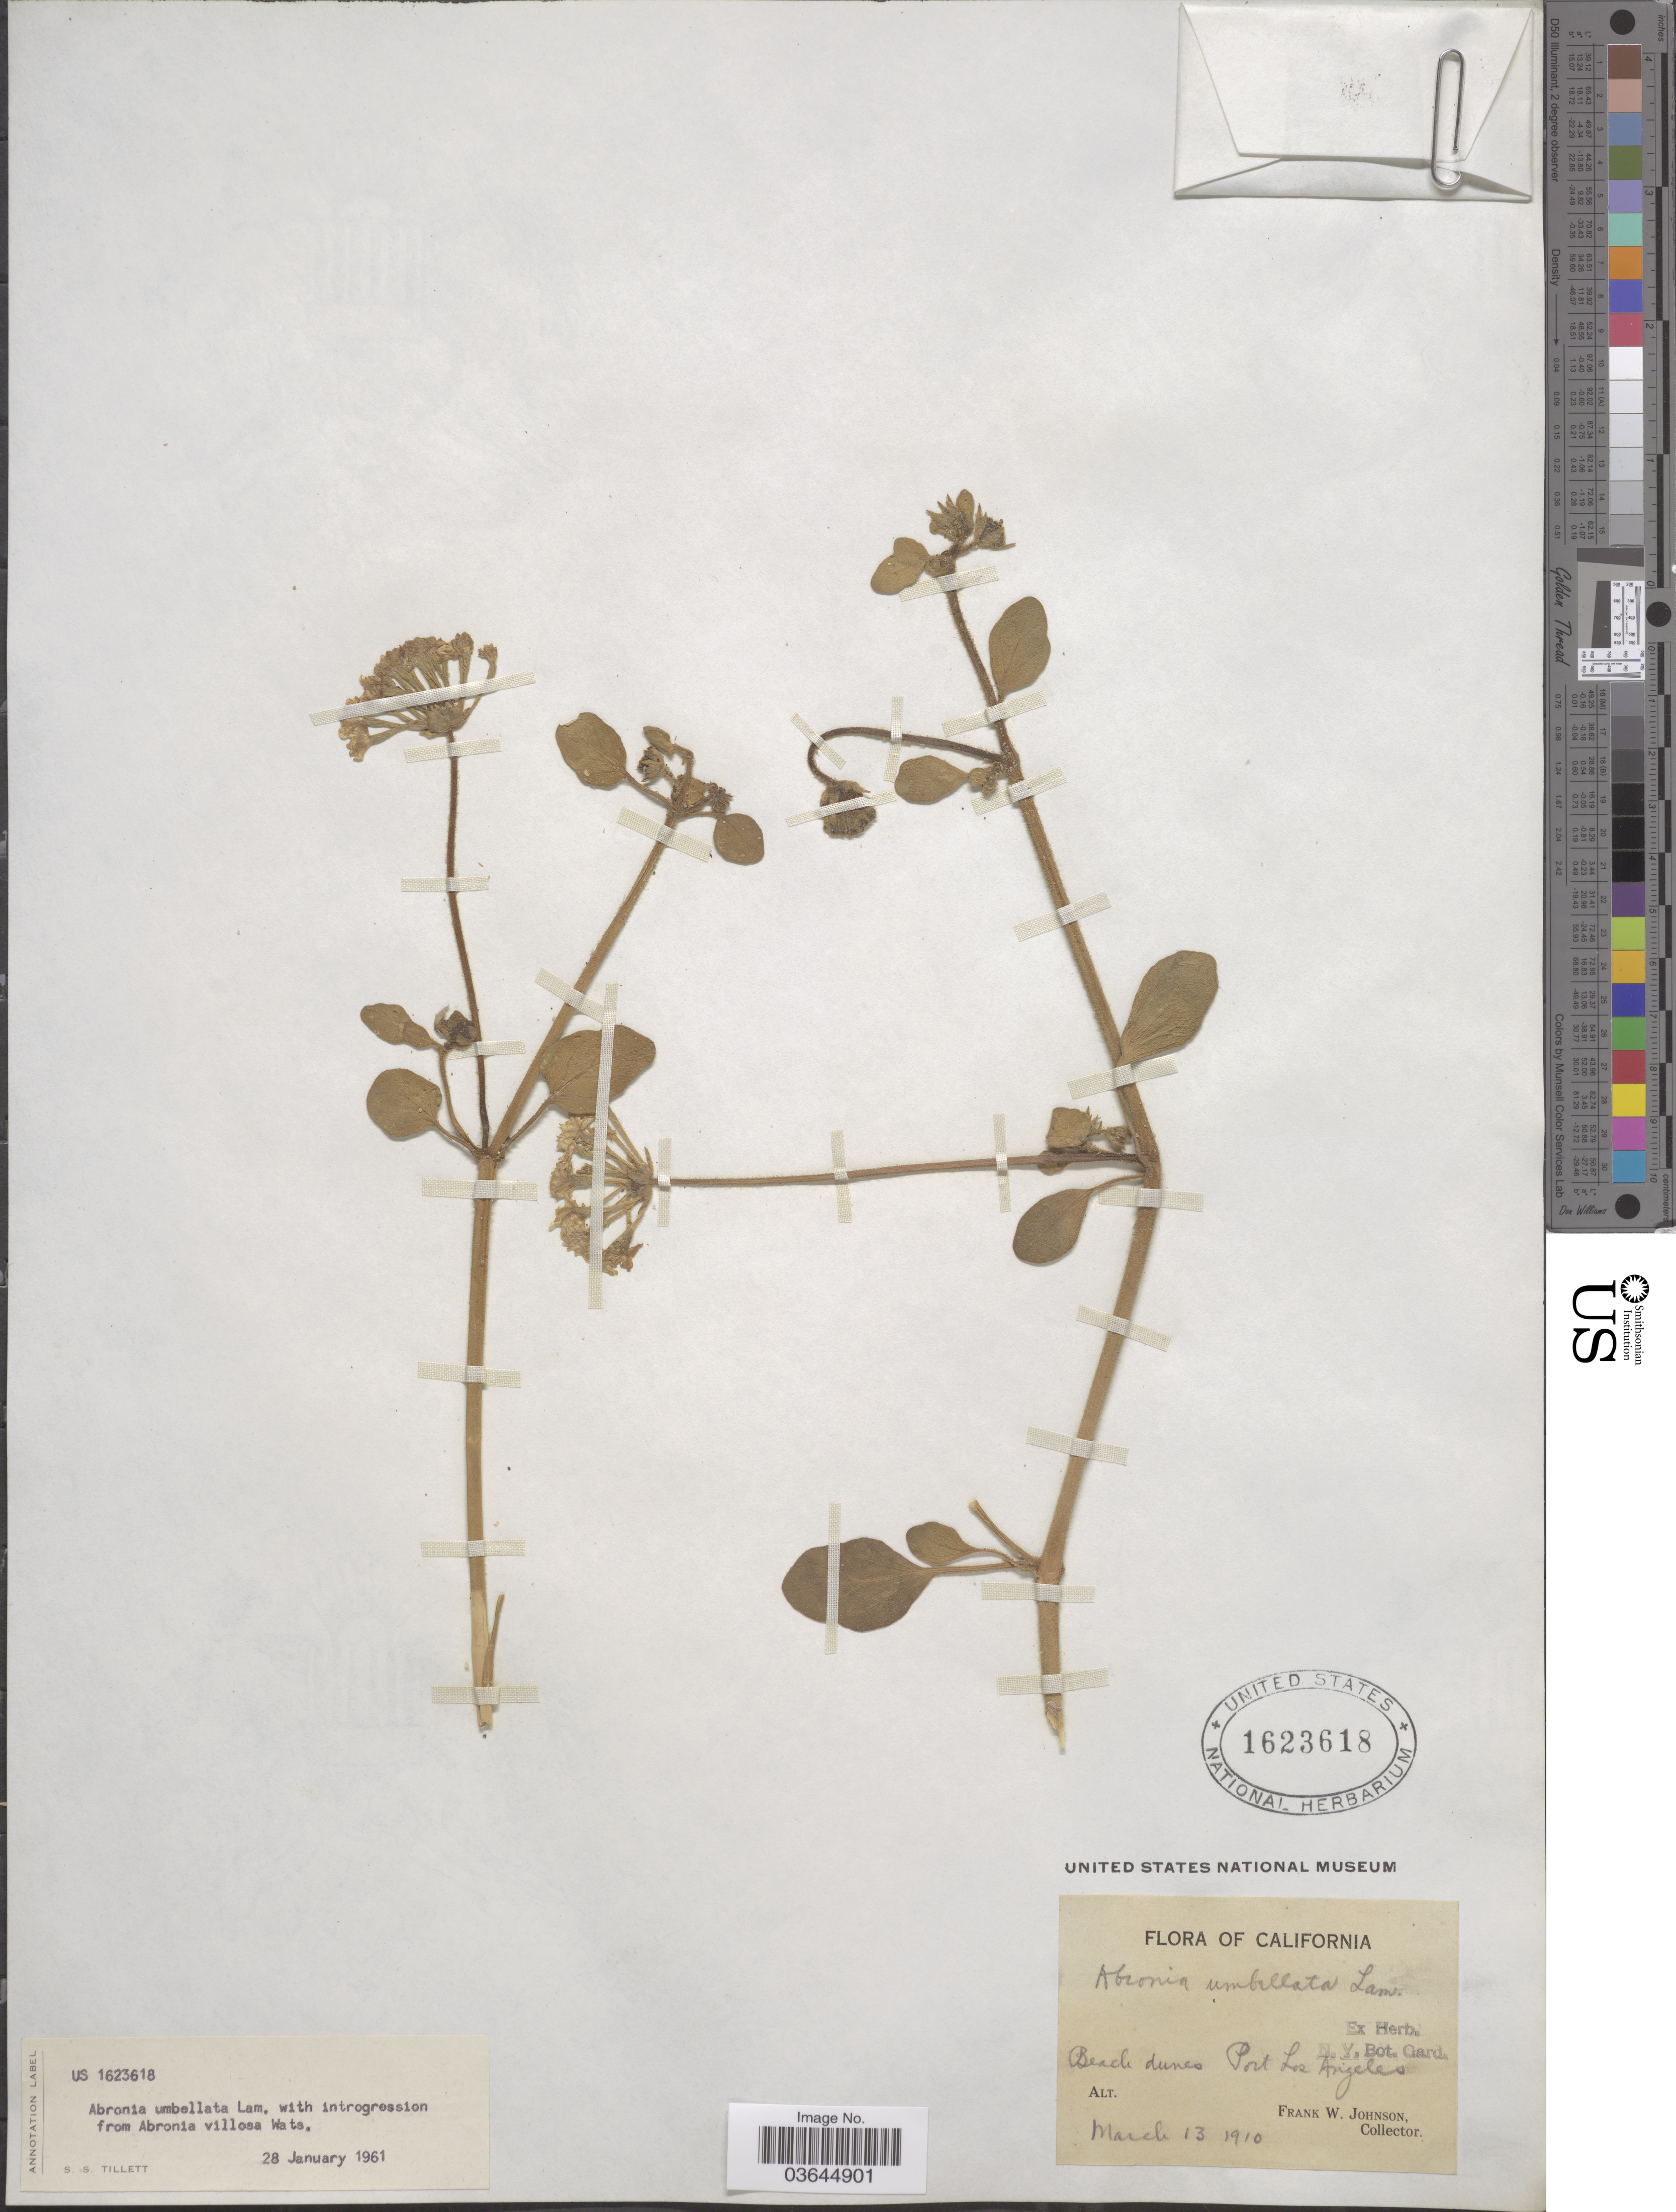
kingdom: Plantae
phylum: Tracheophyta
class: Magnoliopsida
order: Caryophyllales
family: Nyctaginaceae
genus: Abronia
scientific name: Abronia umbellata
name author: Lam.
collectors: F. W. Johnson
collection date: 1910-03-13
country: United States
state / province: California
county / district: Los Angeles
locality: Beach dunes. Port Los Angeles.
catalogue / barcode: US 1623618